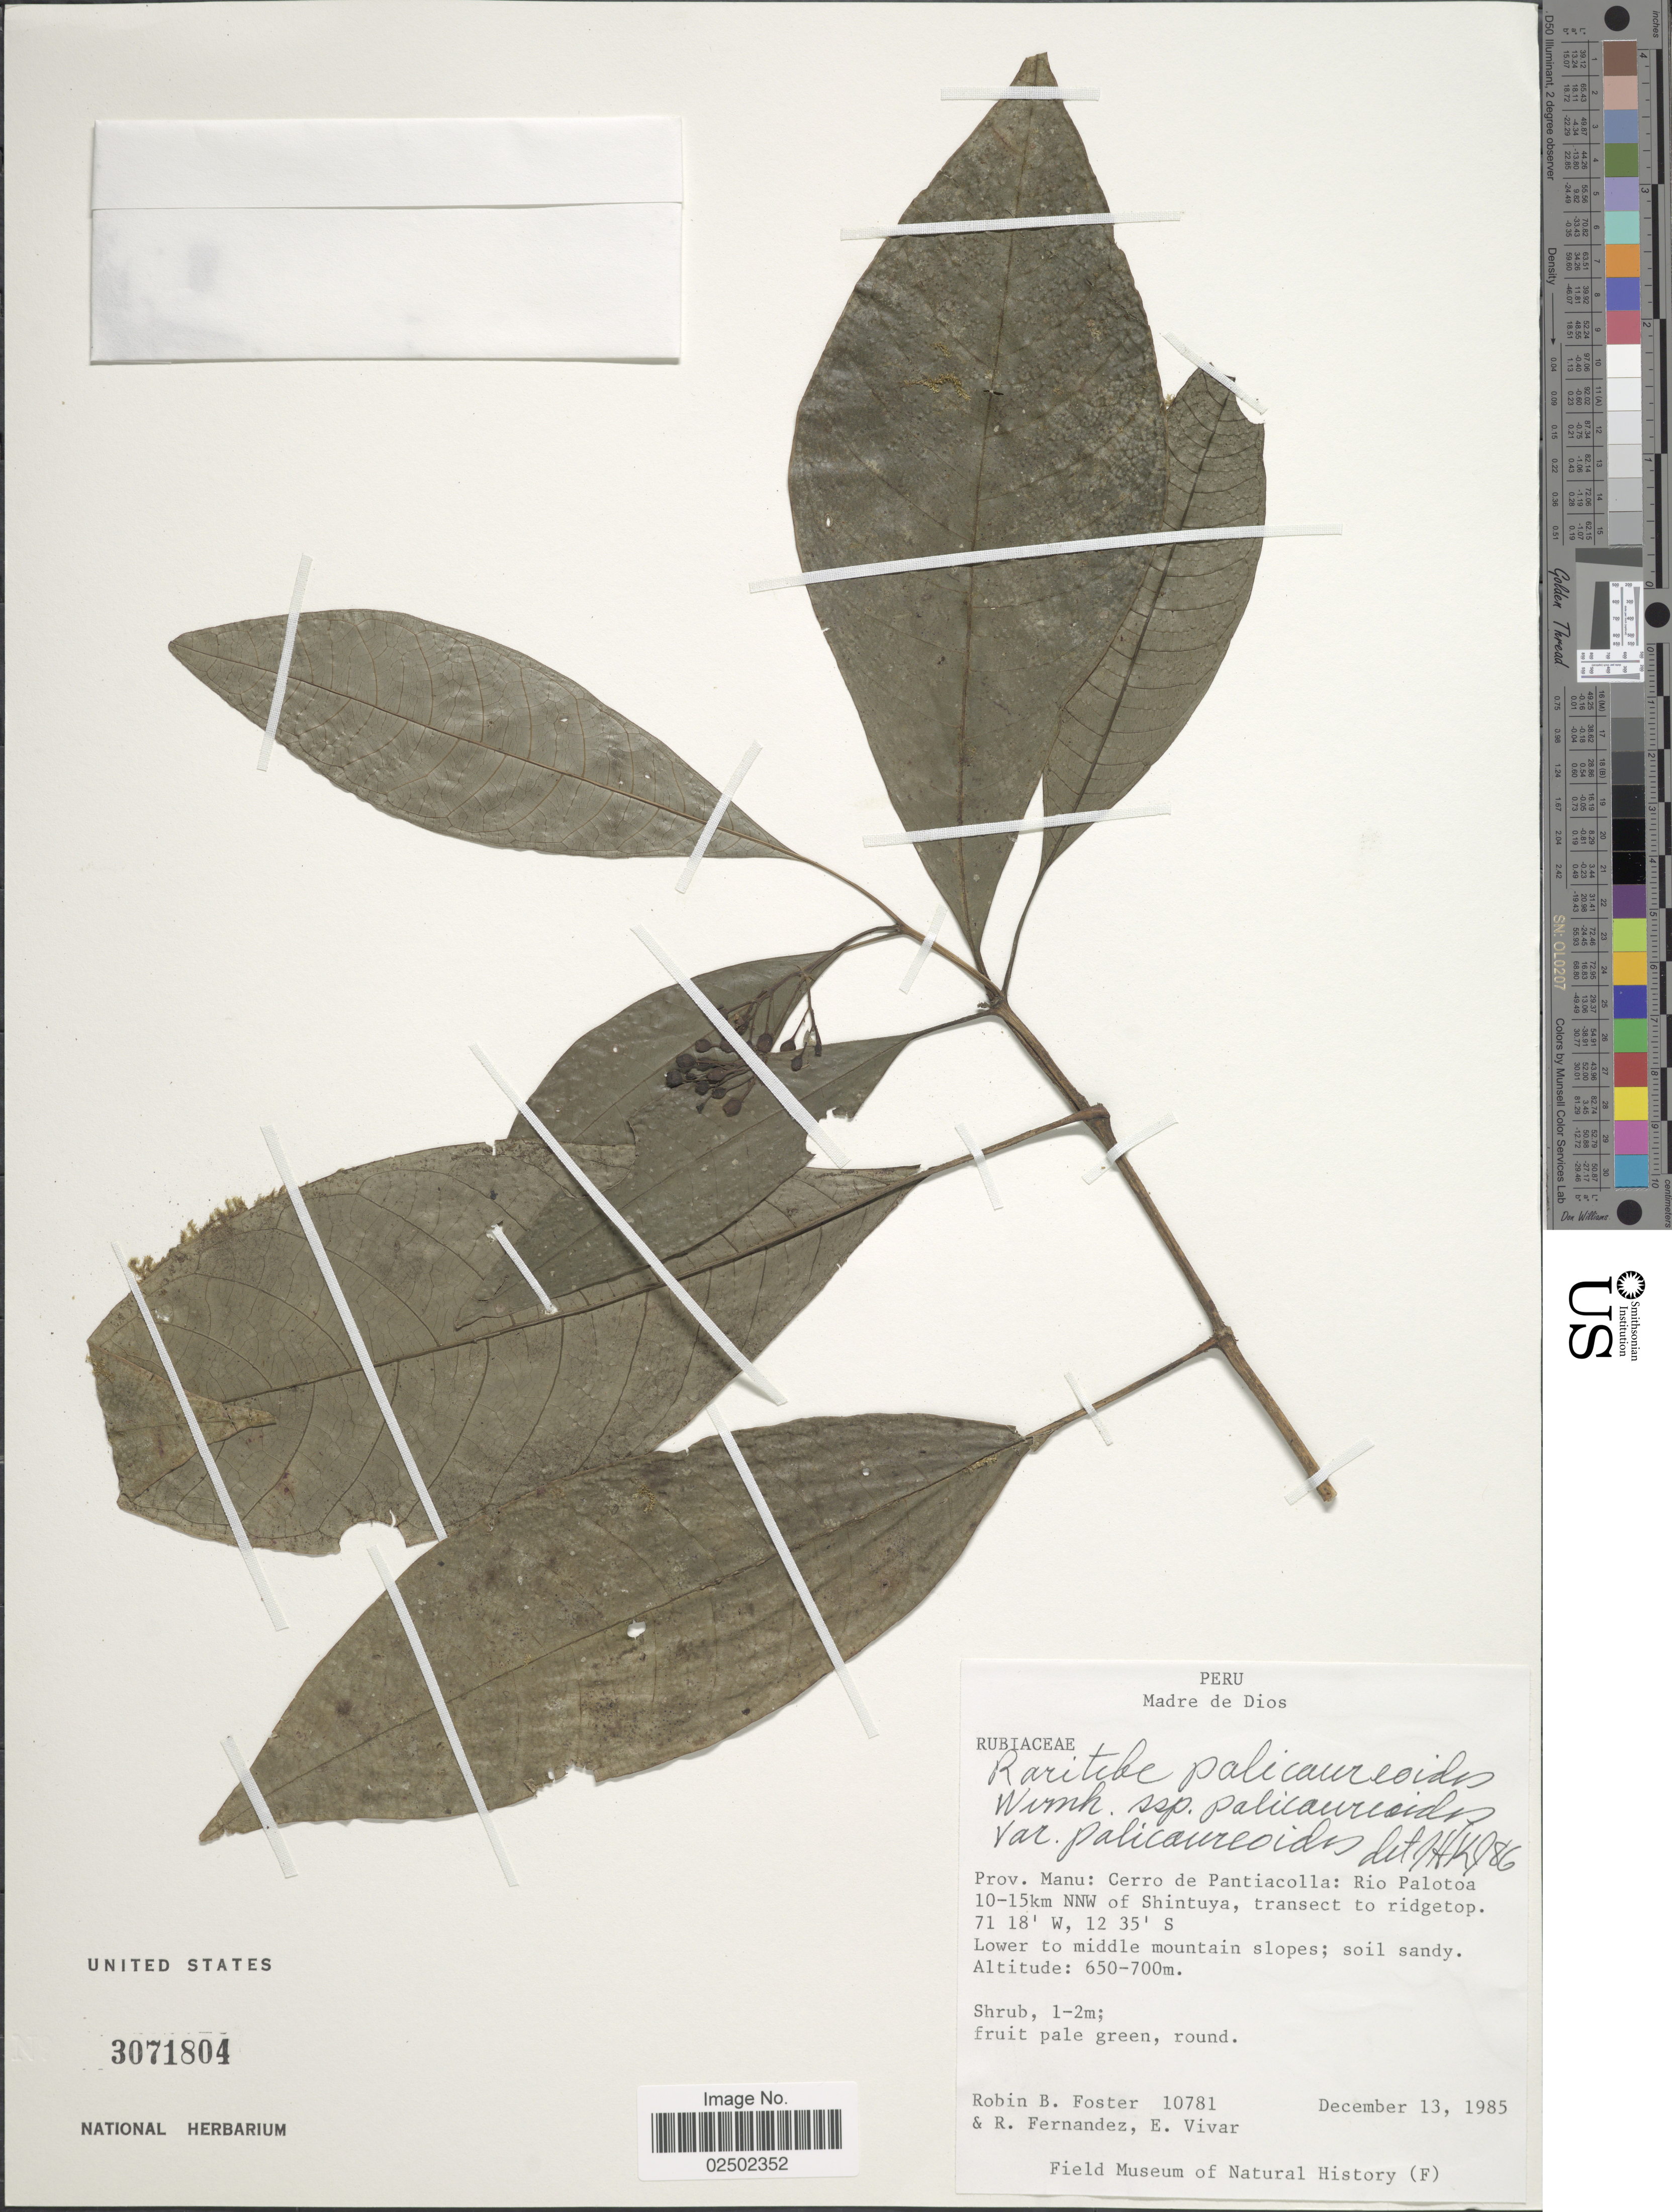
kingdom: Plantae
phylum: Tracheophyta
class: Magnoliopsida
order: Gentianales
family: Rubiaceae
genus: Raritebe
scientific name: Raritebe palicoureoides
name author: Wernham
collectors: R. B. Foster, R. Fernandez & E. Vivar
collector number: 10781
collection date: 1985-12-13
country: Peru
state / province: Madre de Dios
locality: Madre de Dios, Prov. Manu: Cerro de Pantiacolla: Rio Palotoa 10-15 km NNW of Shintuya, transect to ridgetop, Lower to middle mountain slopes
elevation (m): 650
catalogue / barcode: US 3071804